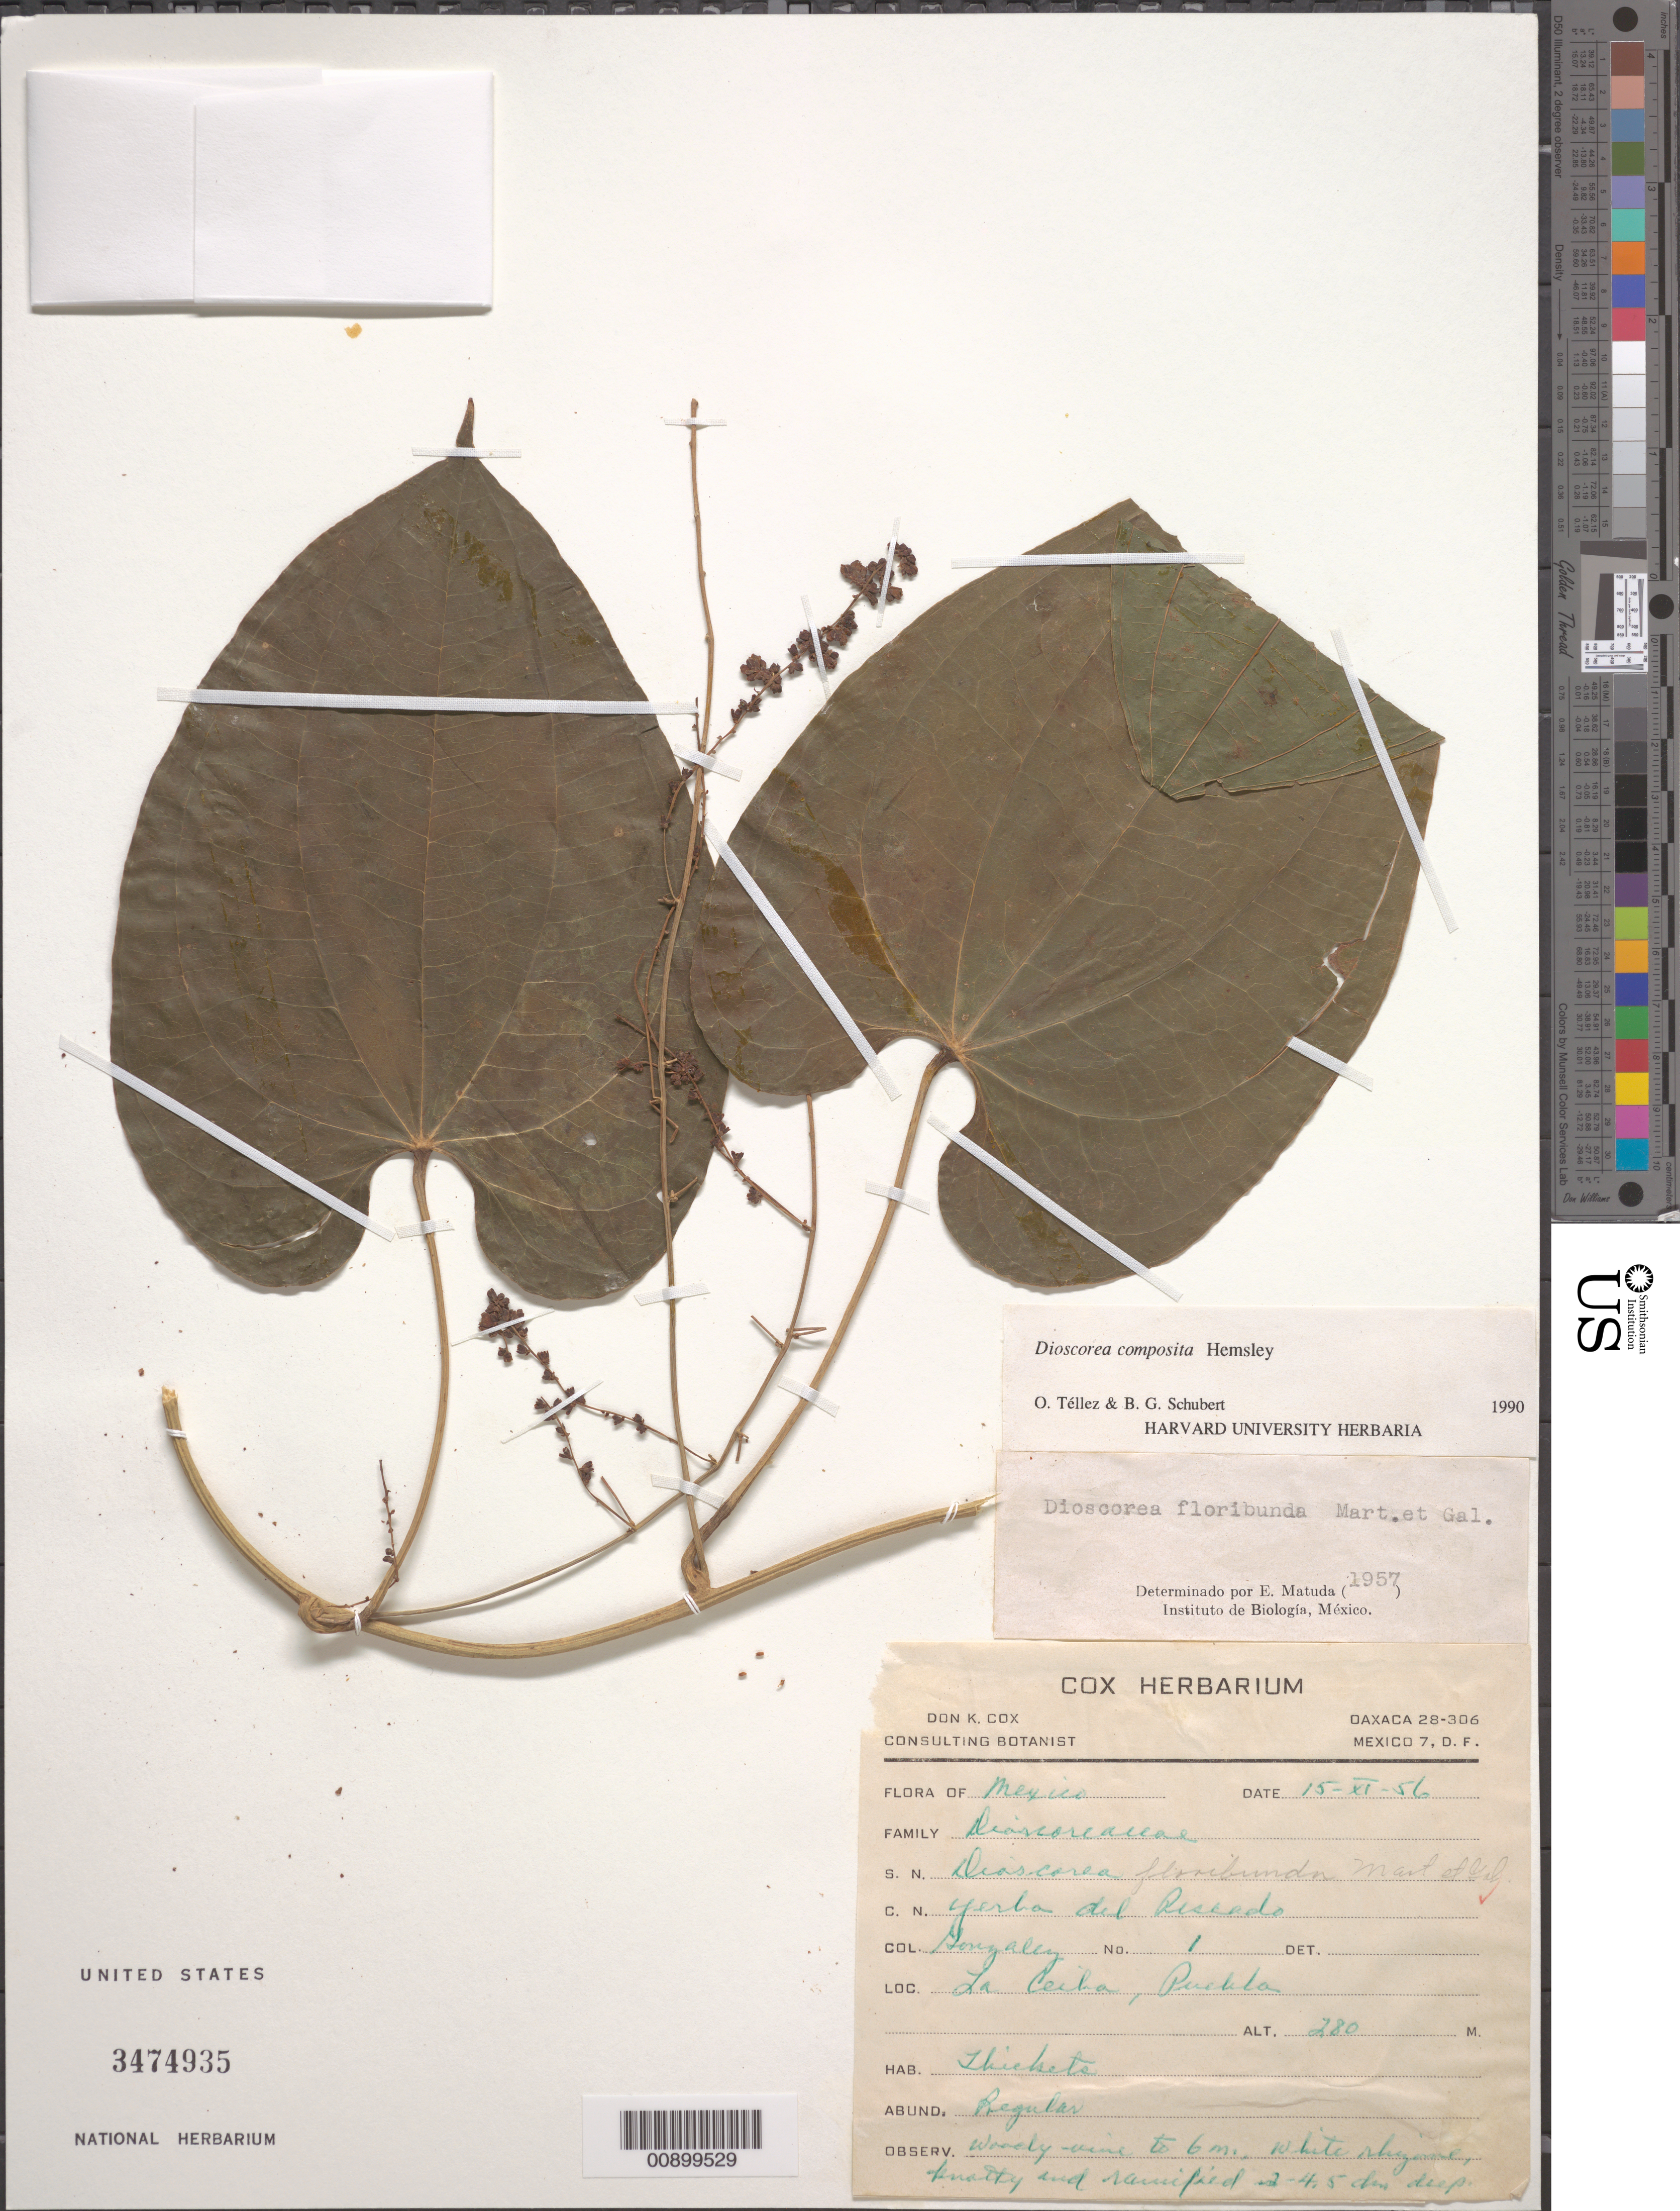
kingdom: Plantae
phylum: Tracheophyta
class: Liliopsida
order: Dioscoreales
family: Dioscoreaceae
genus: Dioscorea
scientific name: Dioscorea composita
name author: Hemsl.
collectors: -. González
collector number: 1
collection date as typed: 15 Nov 1956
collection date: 1956-11-15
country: Mexico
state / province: Puebla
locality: La Ceiba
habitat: Thickets.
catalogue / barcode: US 3474935